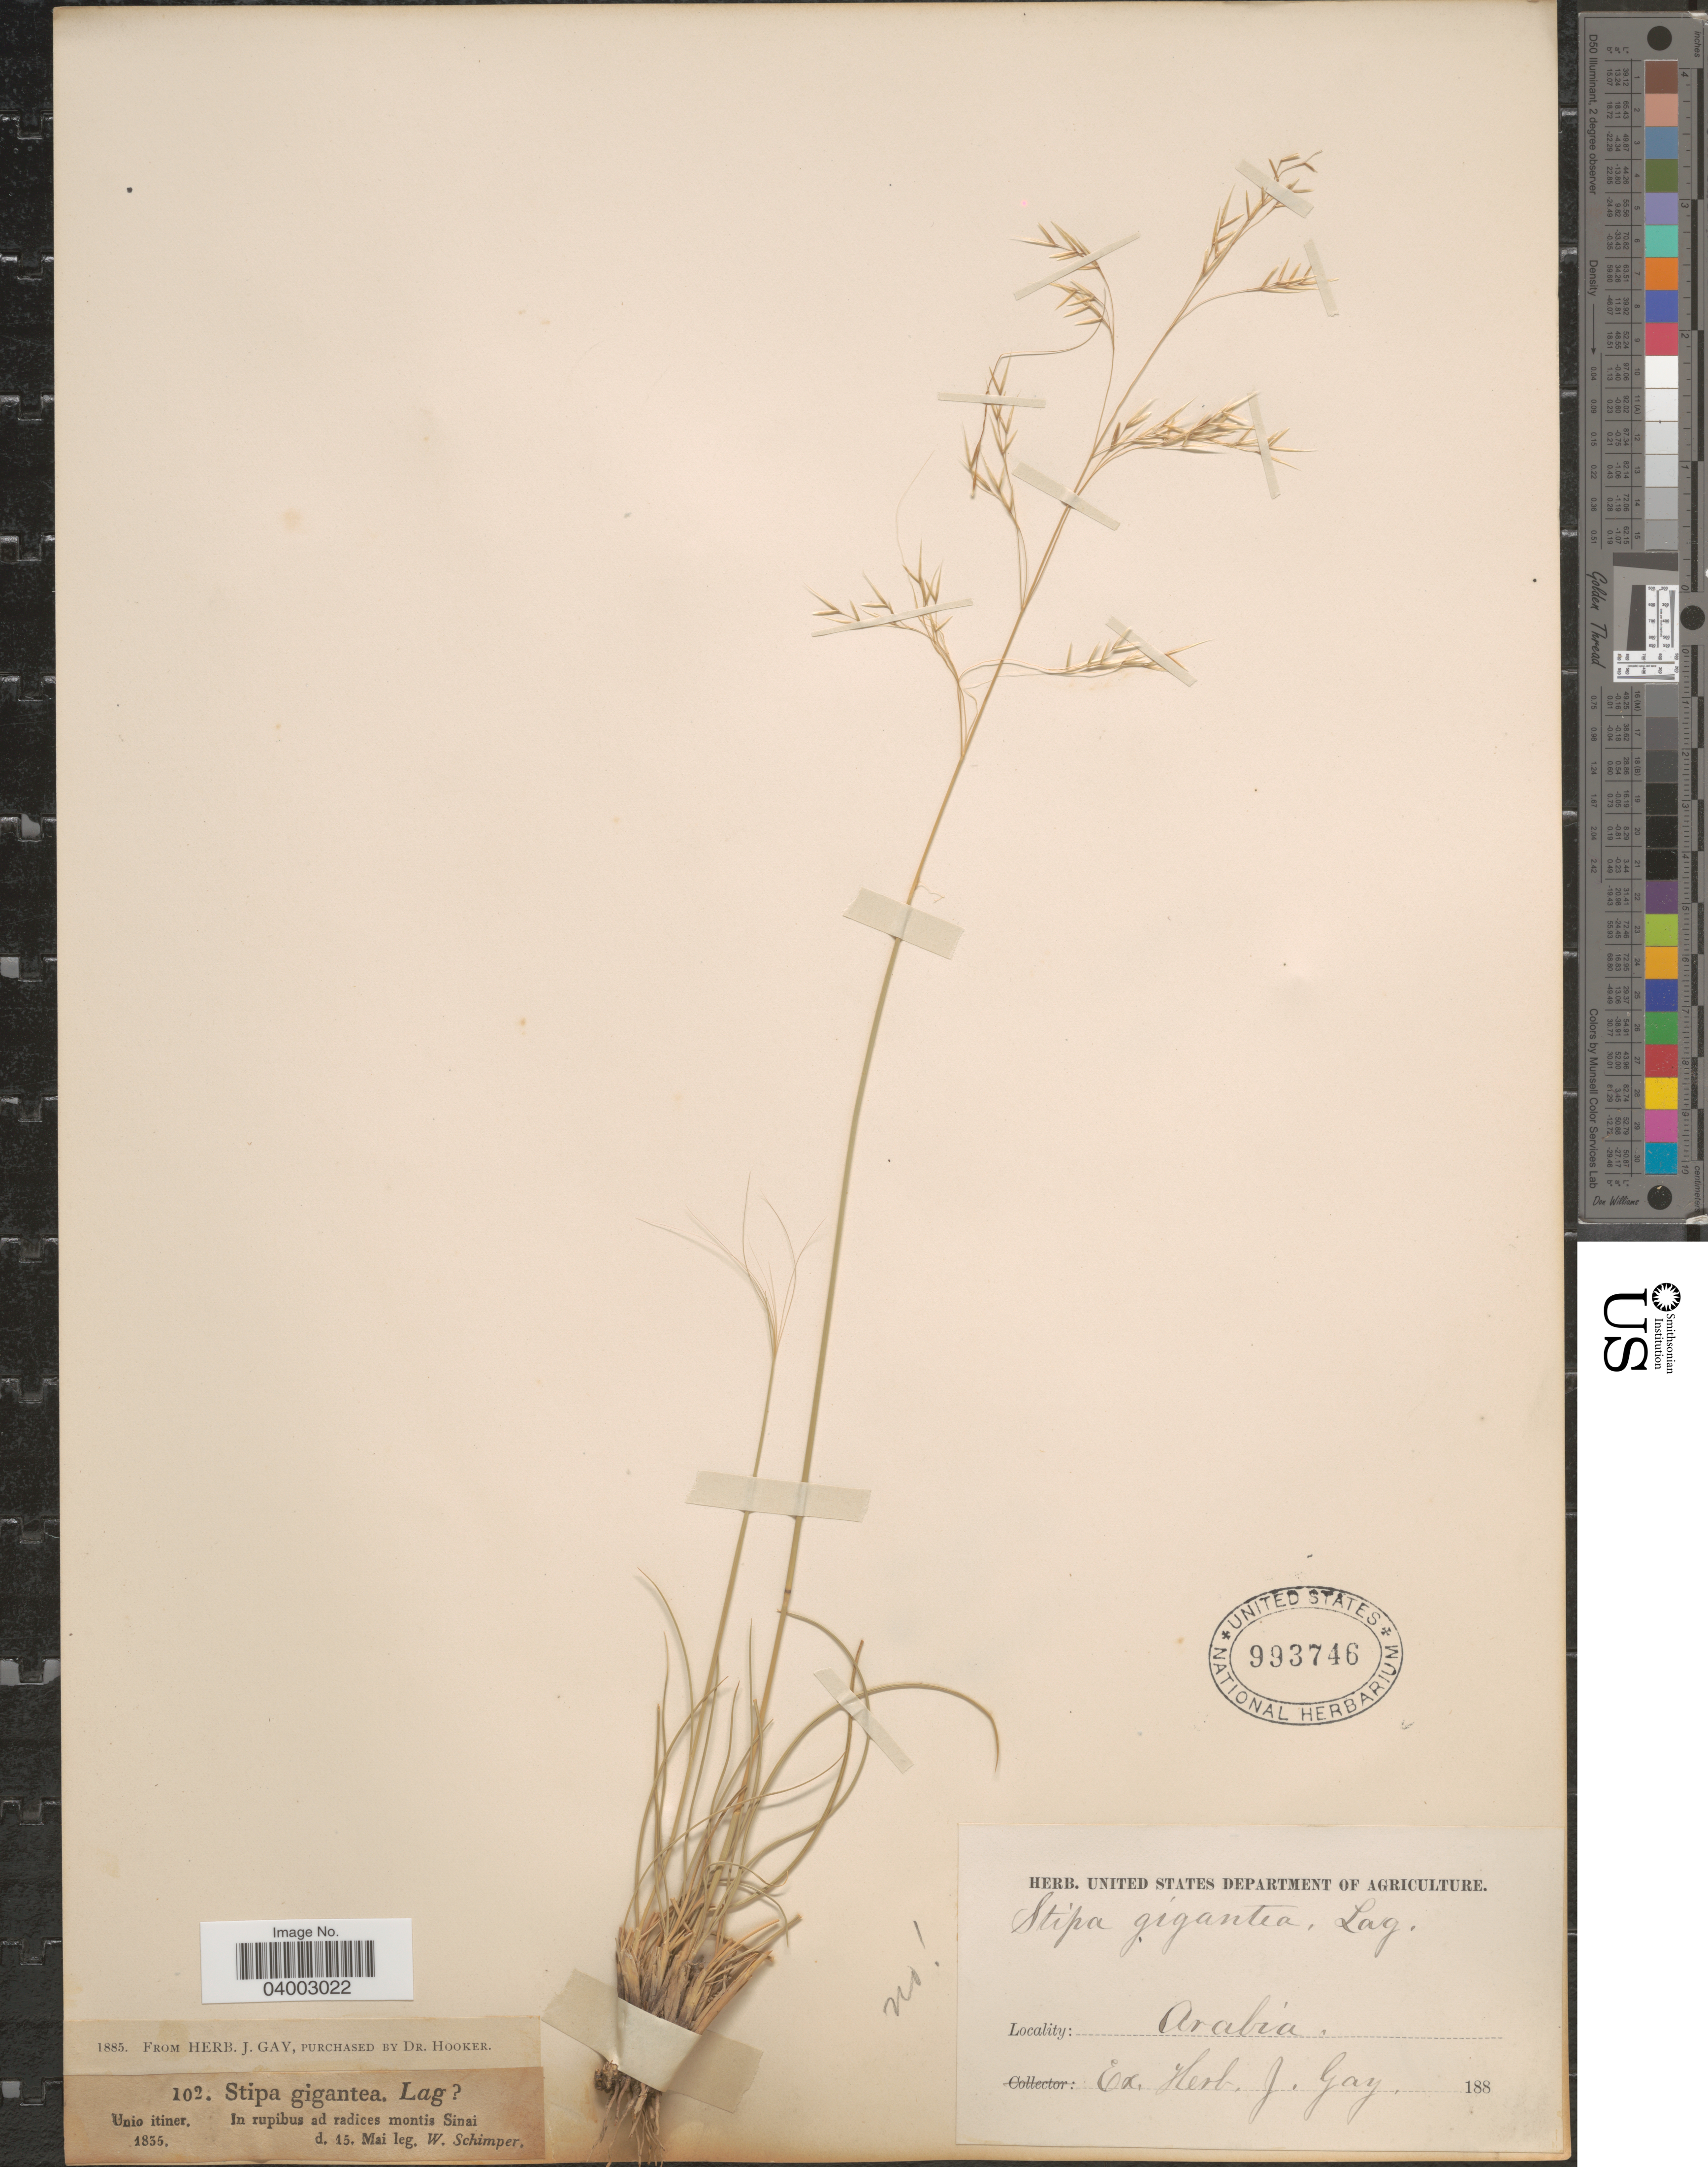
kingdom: Plantae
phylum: Tracheophyta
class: Liliopsida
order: Poales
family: Poaceae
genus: Stipa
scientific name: Stipa sp.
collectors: W. Schimper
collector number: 102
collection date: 1835-05-15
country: Egypt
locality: In rupibus ad radices montis Sinai. Arabia.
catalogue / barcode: US 993746